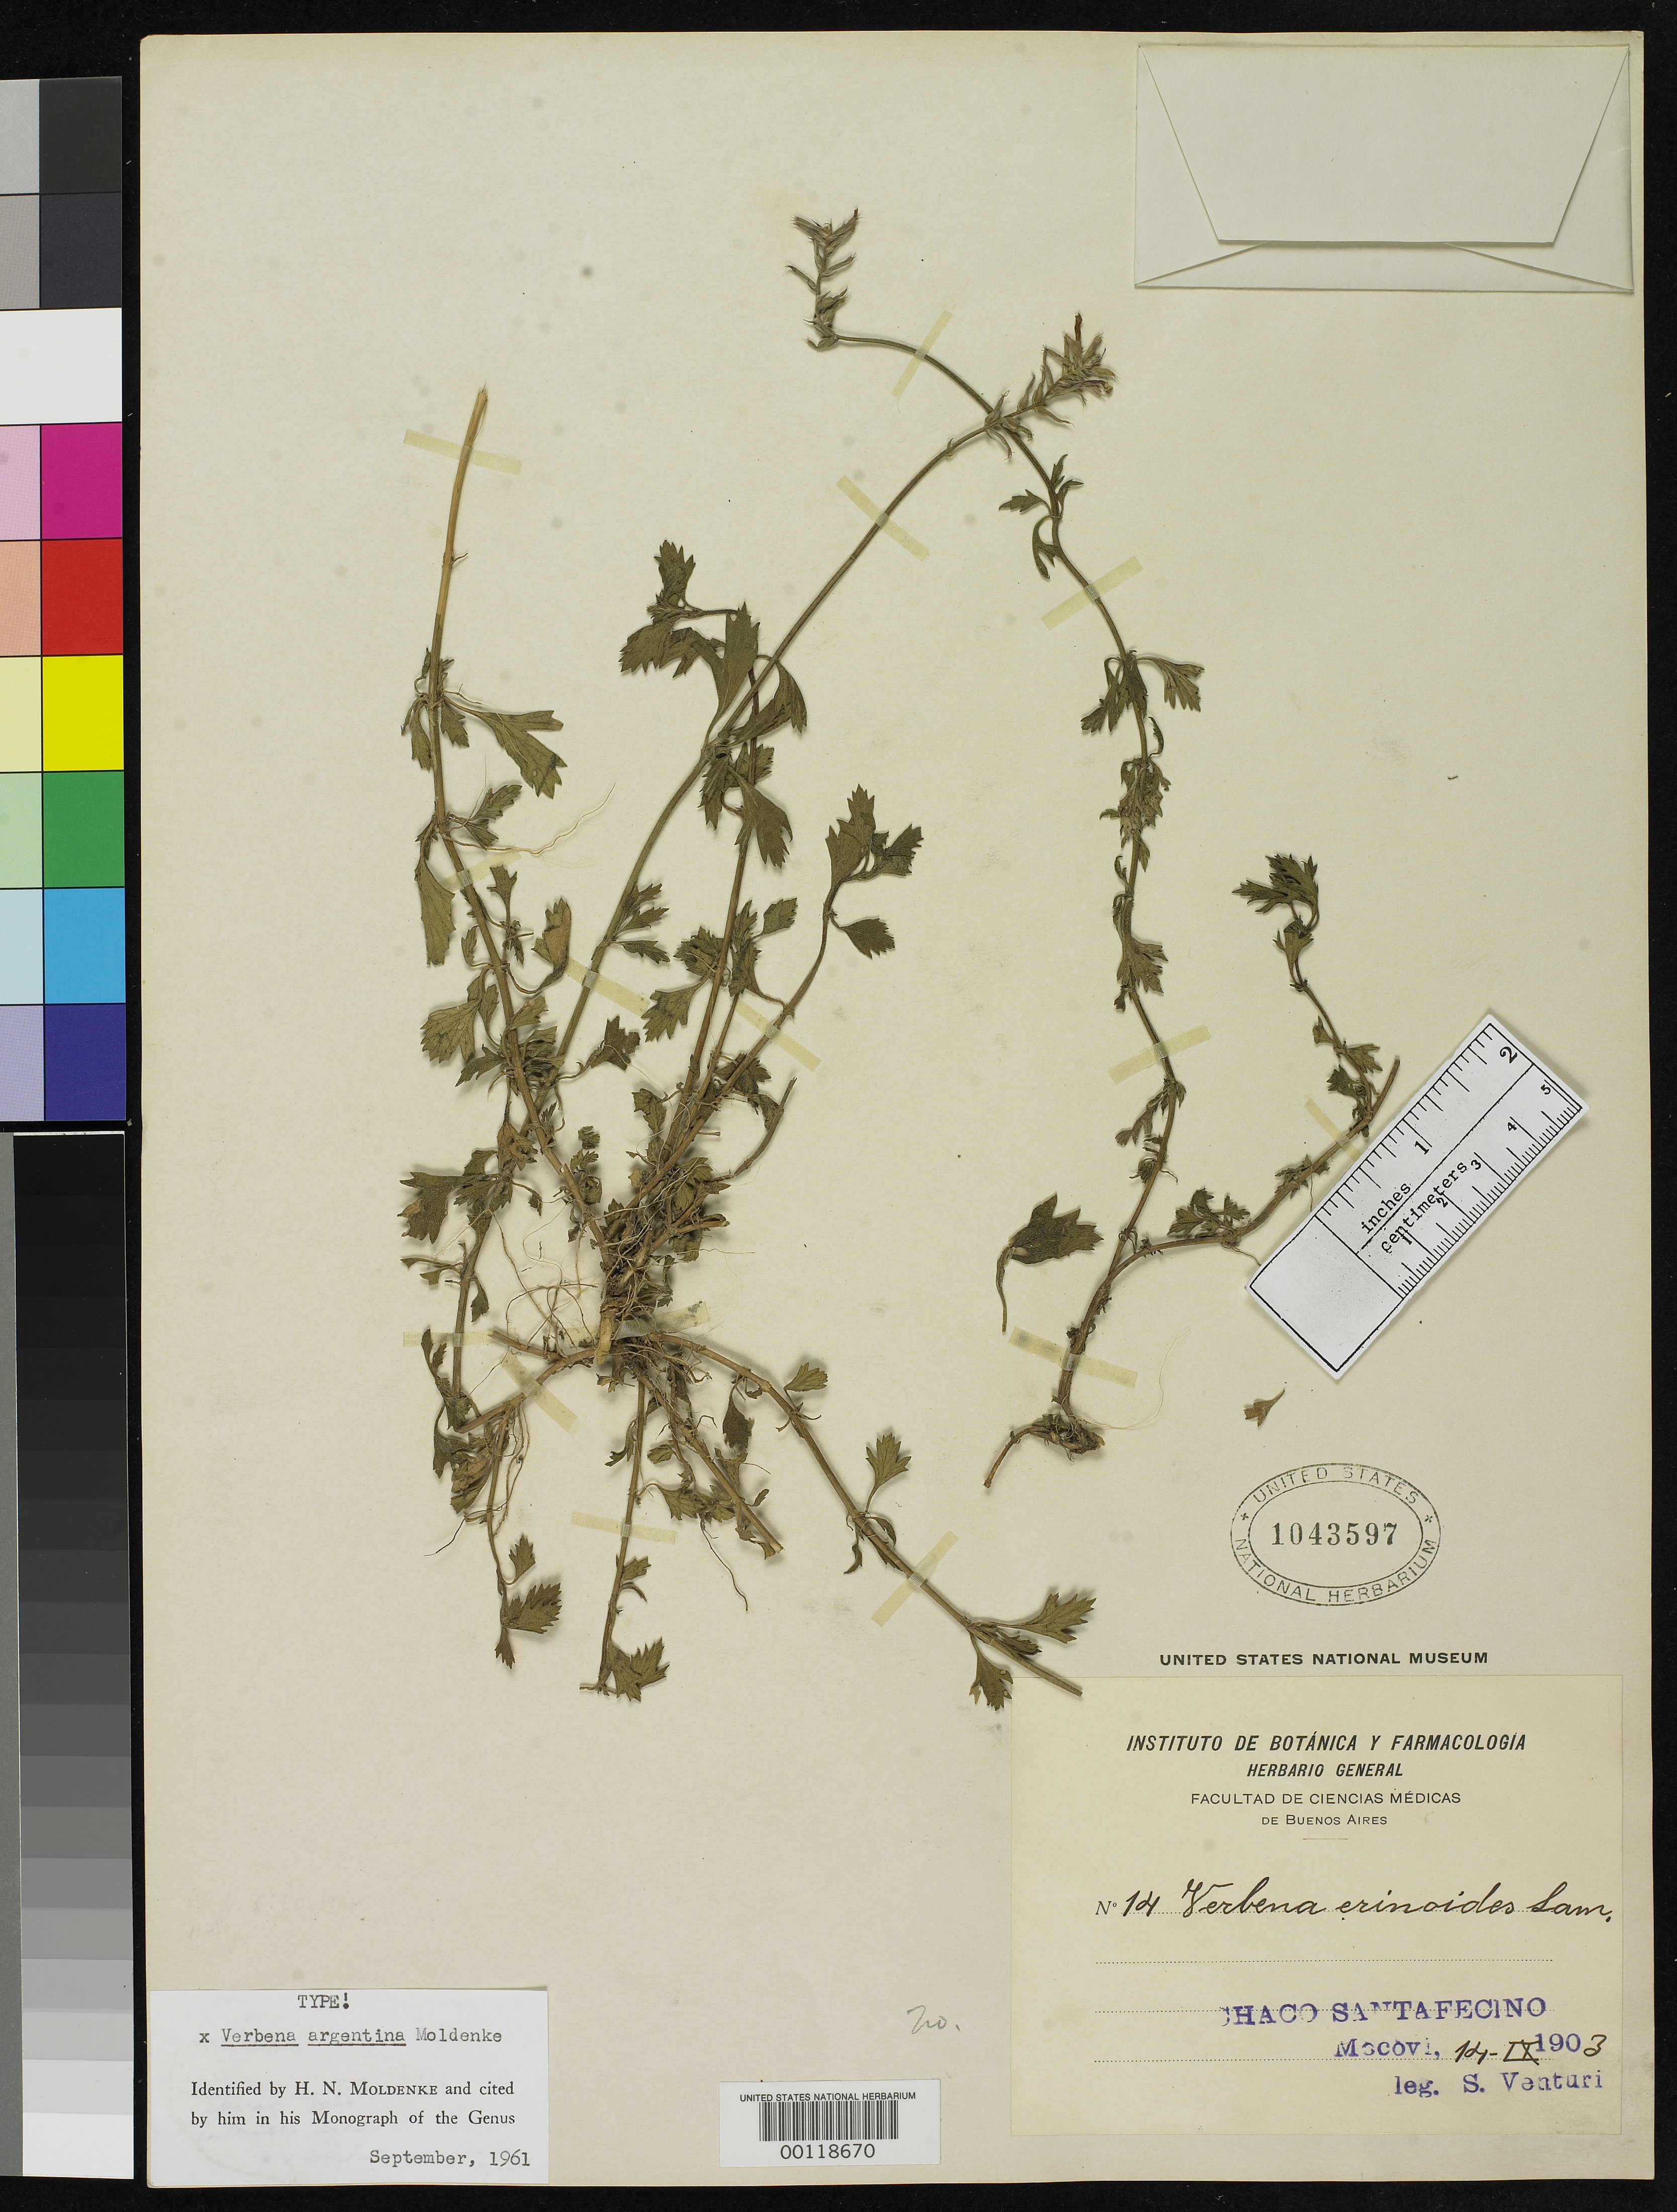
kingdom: Plantae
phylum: Tracheophyta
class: Magnoliopsida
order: Lamiales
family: Verbenaceae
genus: Verbena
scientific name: Verbena x argentina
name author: Moldenke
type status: Holotype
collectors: S. Venturi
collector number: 14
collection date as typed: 14 Sep 1903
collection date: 1903-09-14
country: Argentina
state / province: Chaco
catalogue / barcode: US 1043597